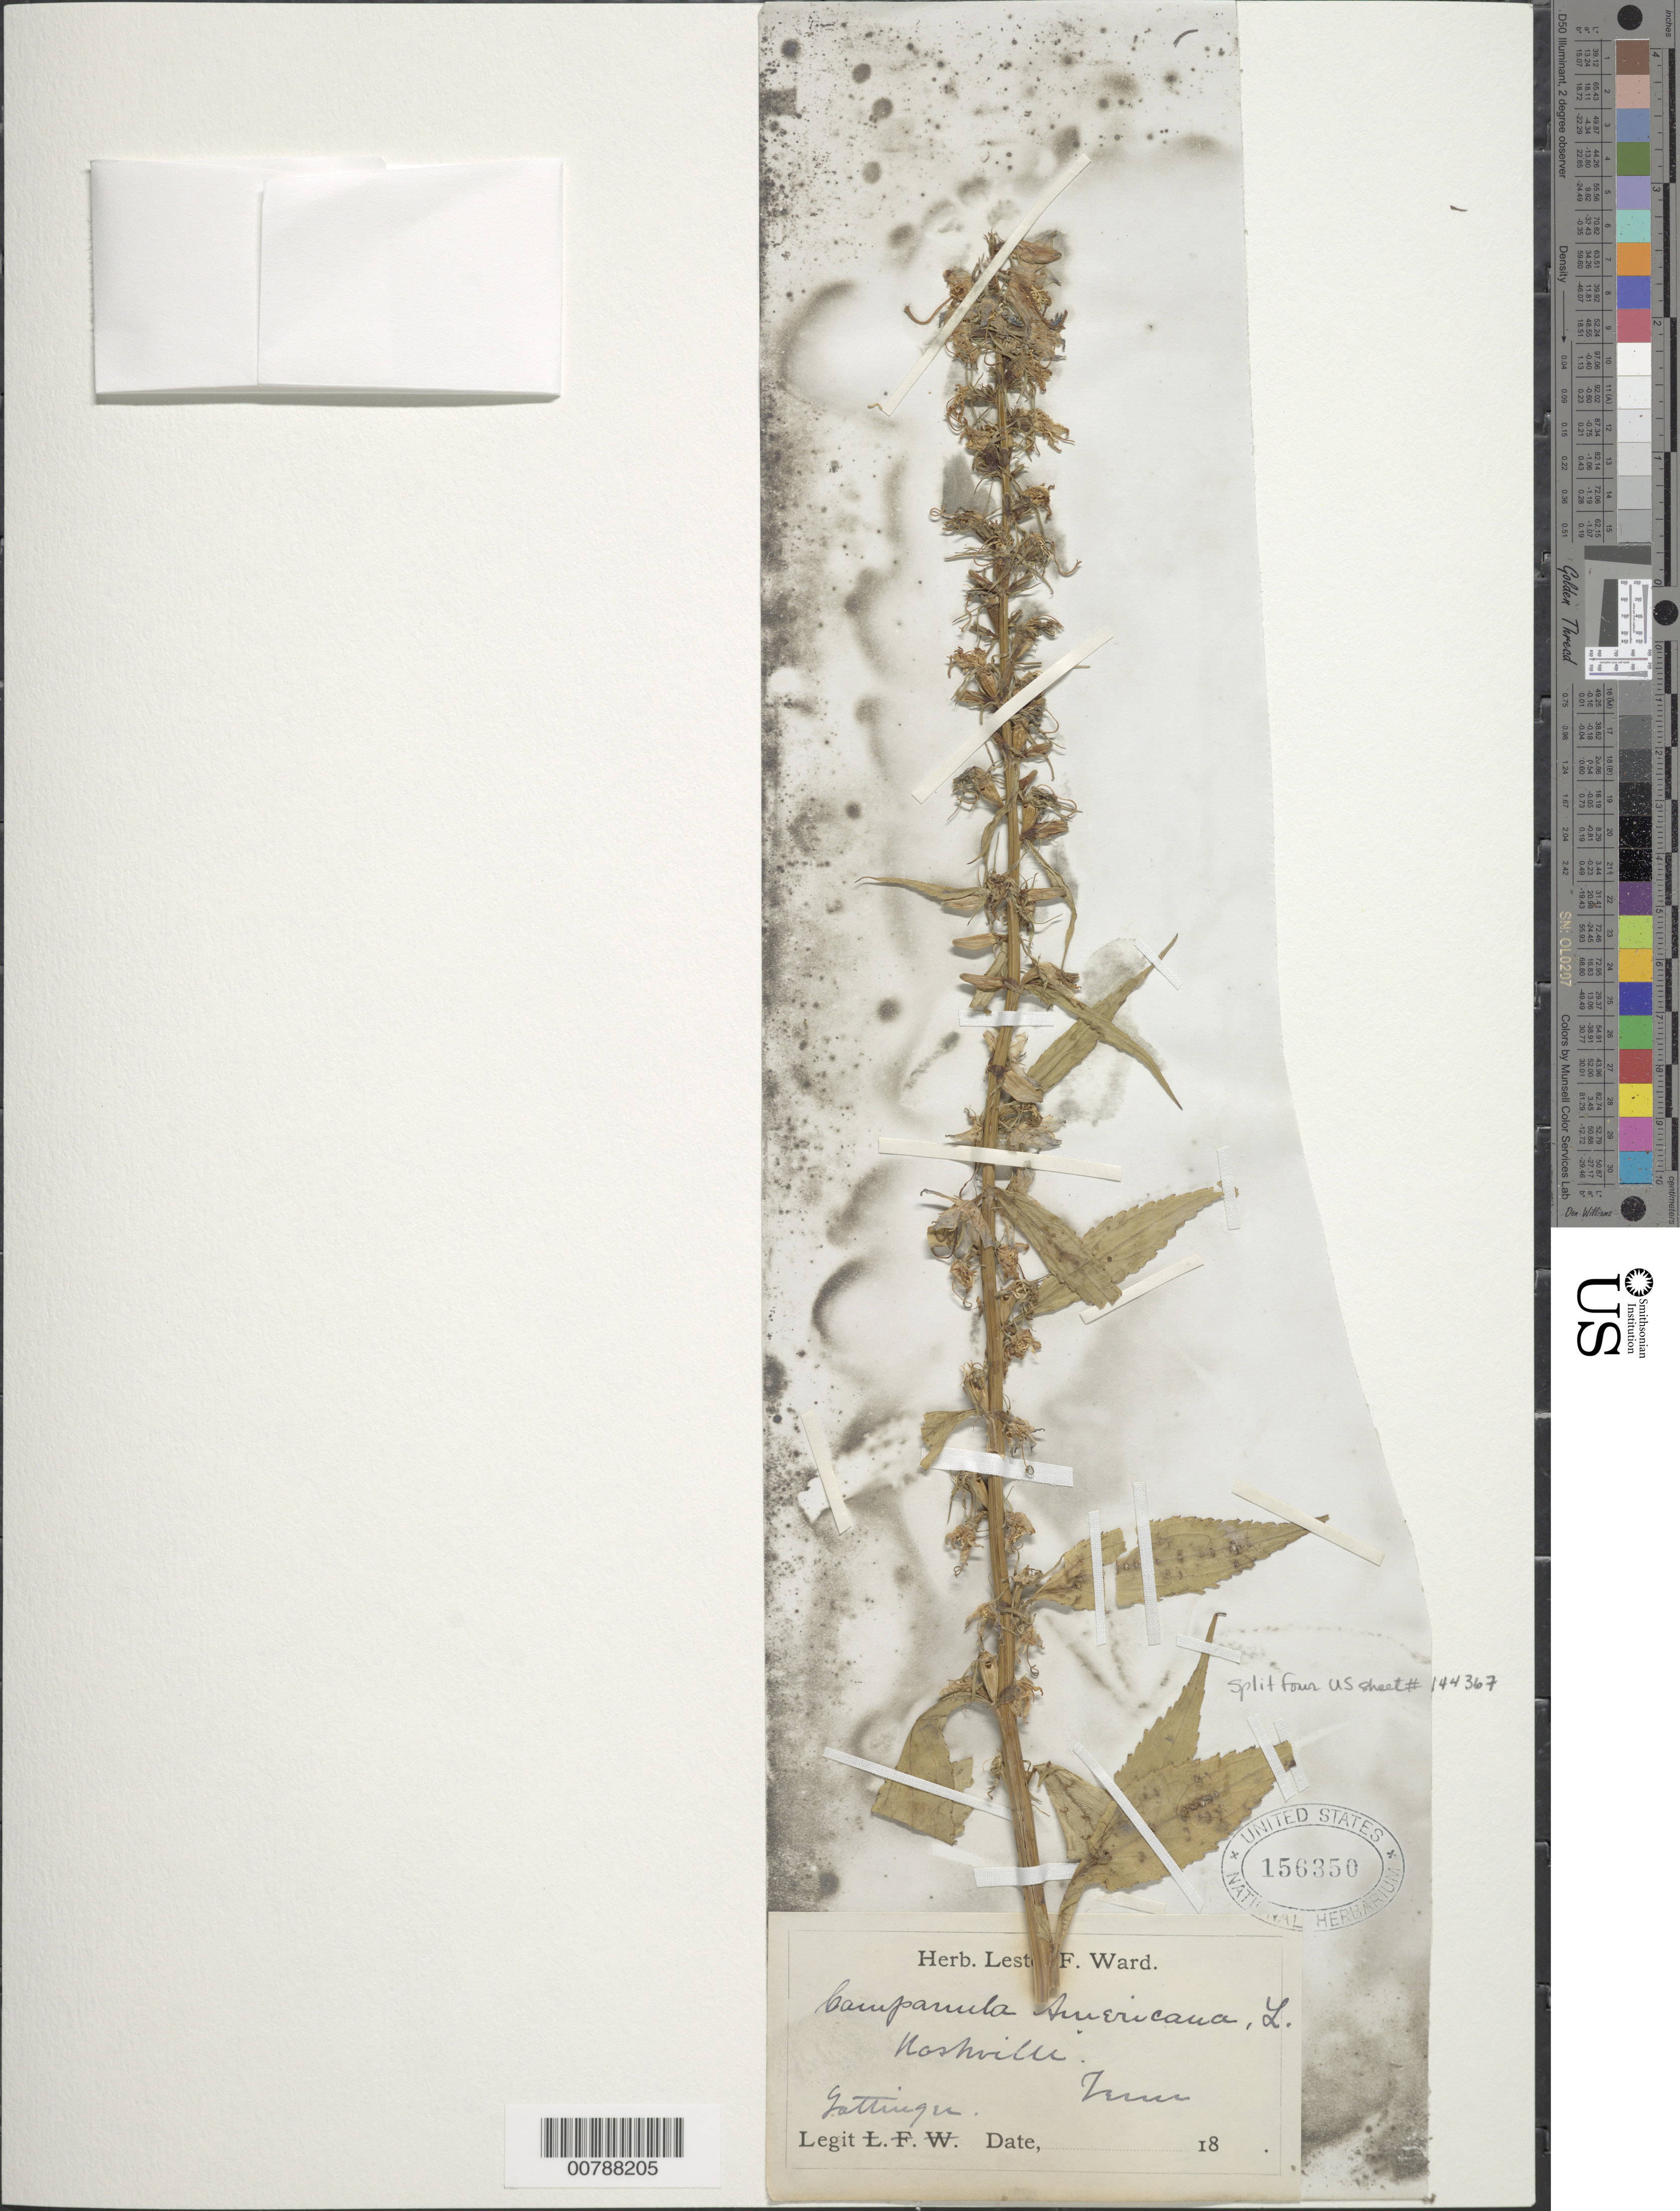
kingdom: Plantae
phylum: Tracheophyta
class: Magnoliopsida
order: Asterales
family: Campanulaceae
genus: Campanula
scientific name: Campanula americana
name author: L.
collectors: A. Gattinger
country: United States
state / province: Tennessee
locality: Nashville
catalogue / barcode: US 156350